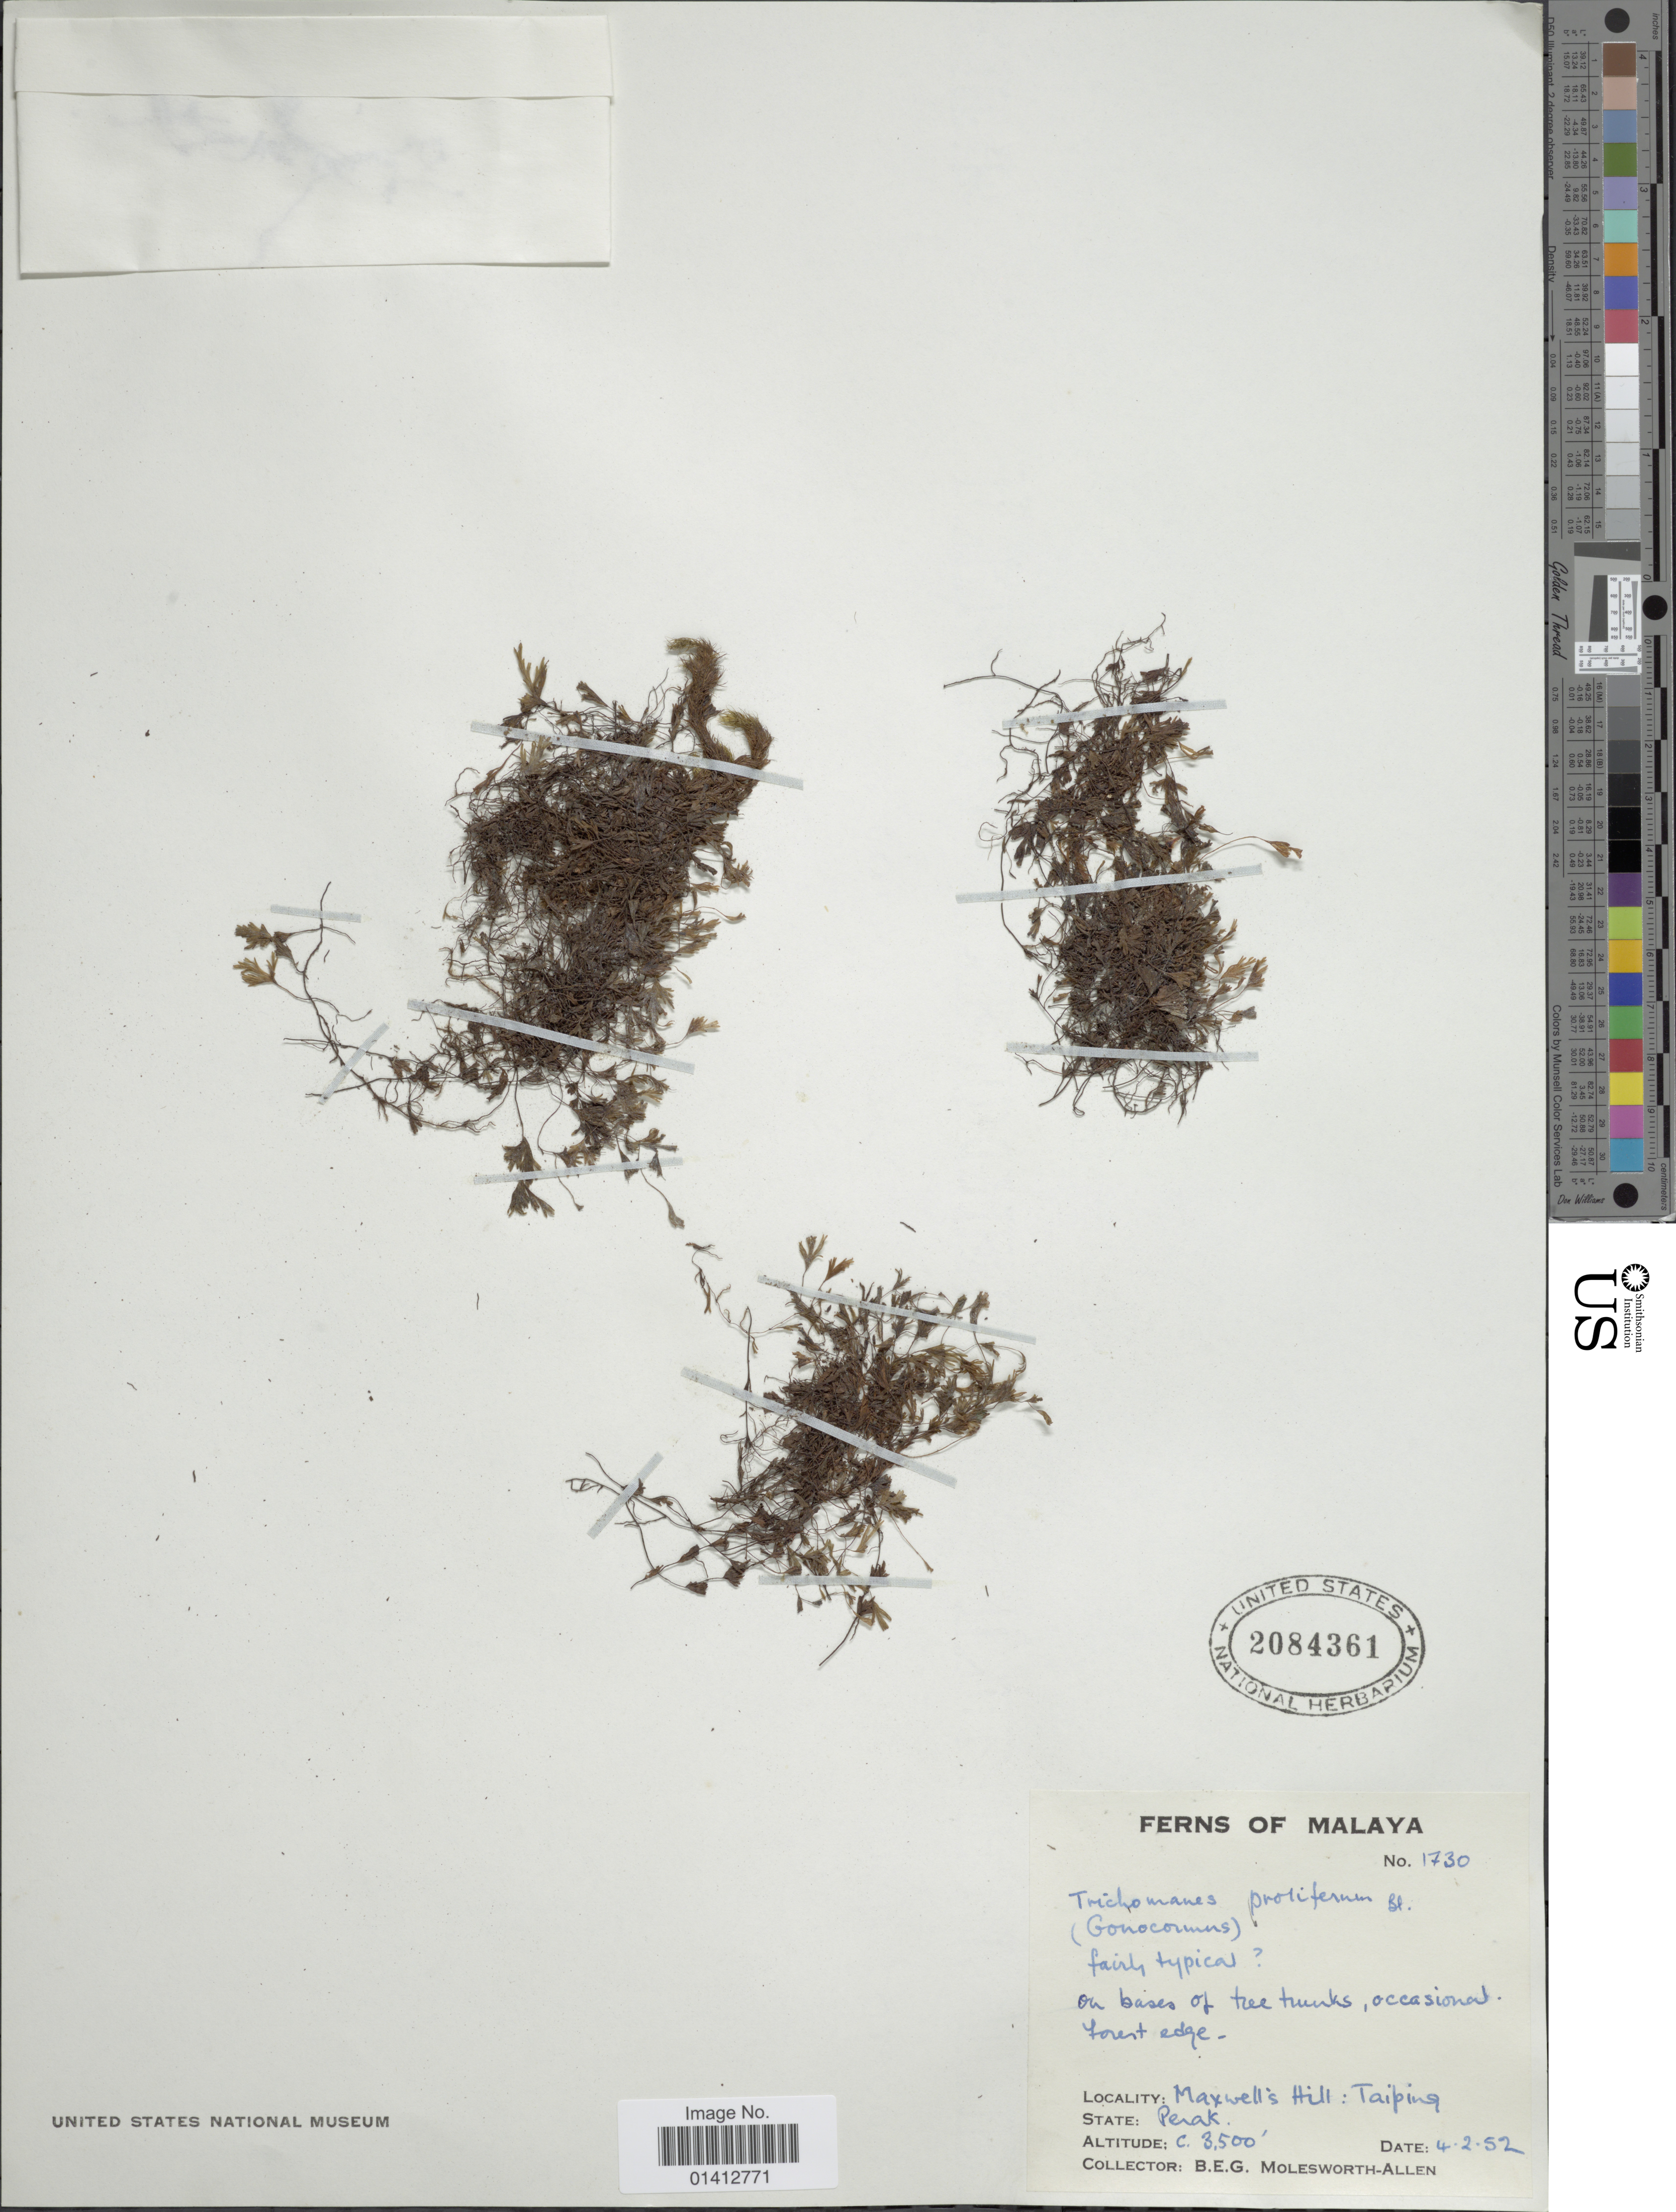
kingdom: Plantae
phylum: Tracheophyta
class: Polypodiopsida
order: Hymenophyllales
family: Hymenophyllaceae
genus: Crepidomanes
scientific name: Crepidomanes proliferum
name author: (Blume) Bostock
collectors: B. E. G. Molesworth-Allen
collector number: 1730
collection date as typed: Transcribed d/m/y: 4/2/52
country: Malaysia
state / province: Perak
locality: Maxwell's Hill: Taiping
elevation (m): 1067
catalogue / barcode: US 2084361